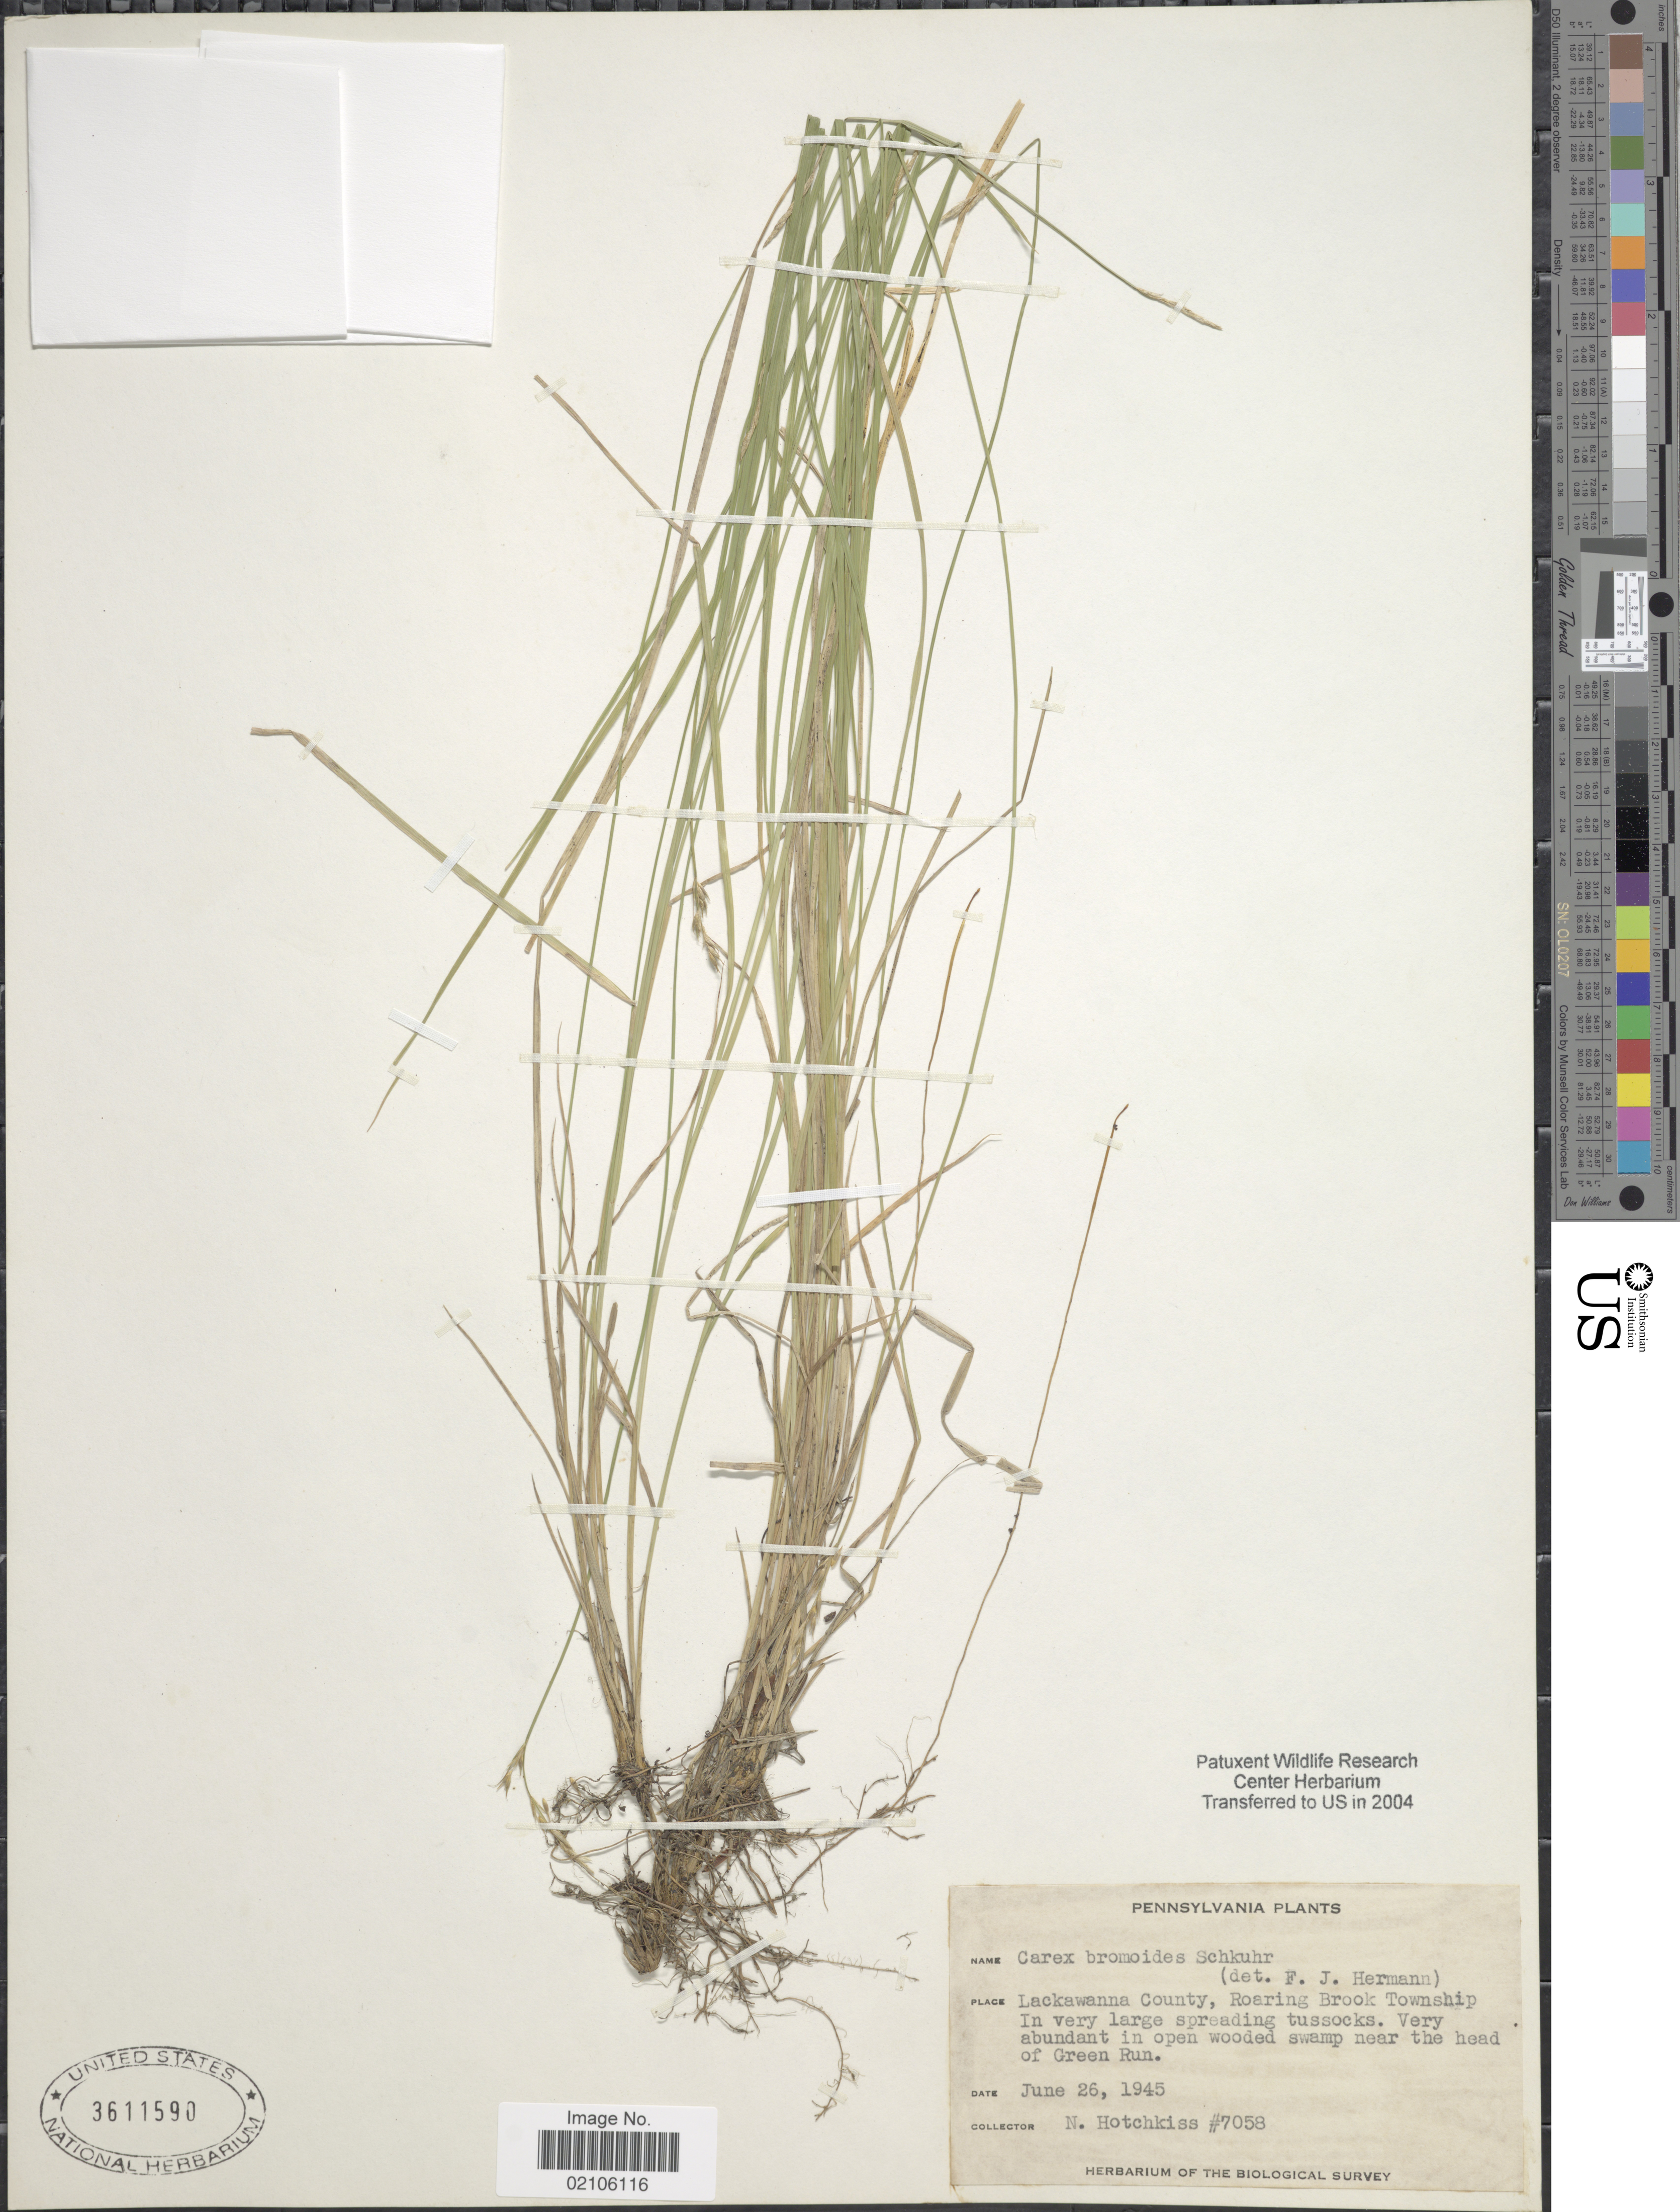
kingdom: Plantae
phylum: Tracheophyta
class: Liliopsida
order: Poales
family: Cyperaceae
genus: Carex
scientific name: Carex bromoides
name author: Willd.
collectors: N. Hotchkiss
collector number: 7058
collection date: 1945-06-26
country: United States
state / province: Pennsylvania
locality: Lackawanna County, Roaring Brook Township. In very large spreading tussocks. Very abundant in open wooded swamp near the head of Green Run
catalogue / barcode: US 3611590